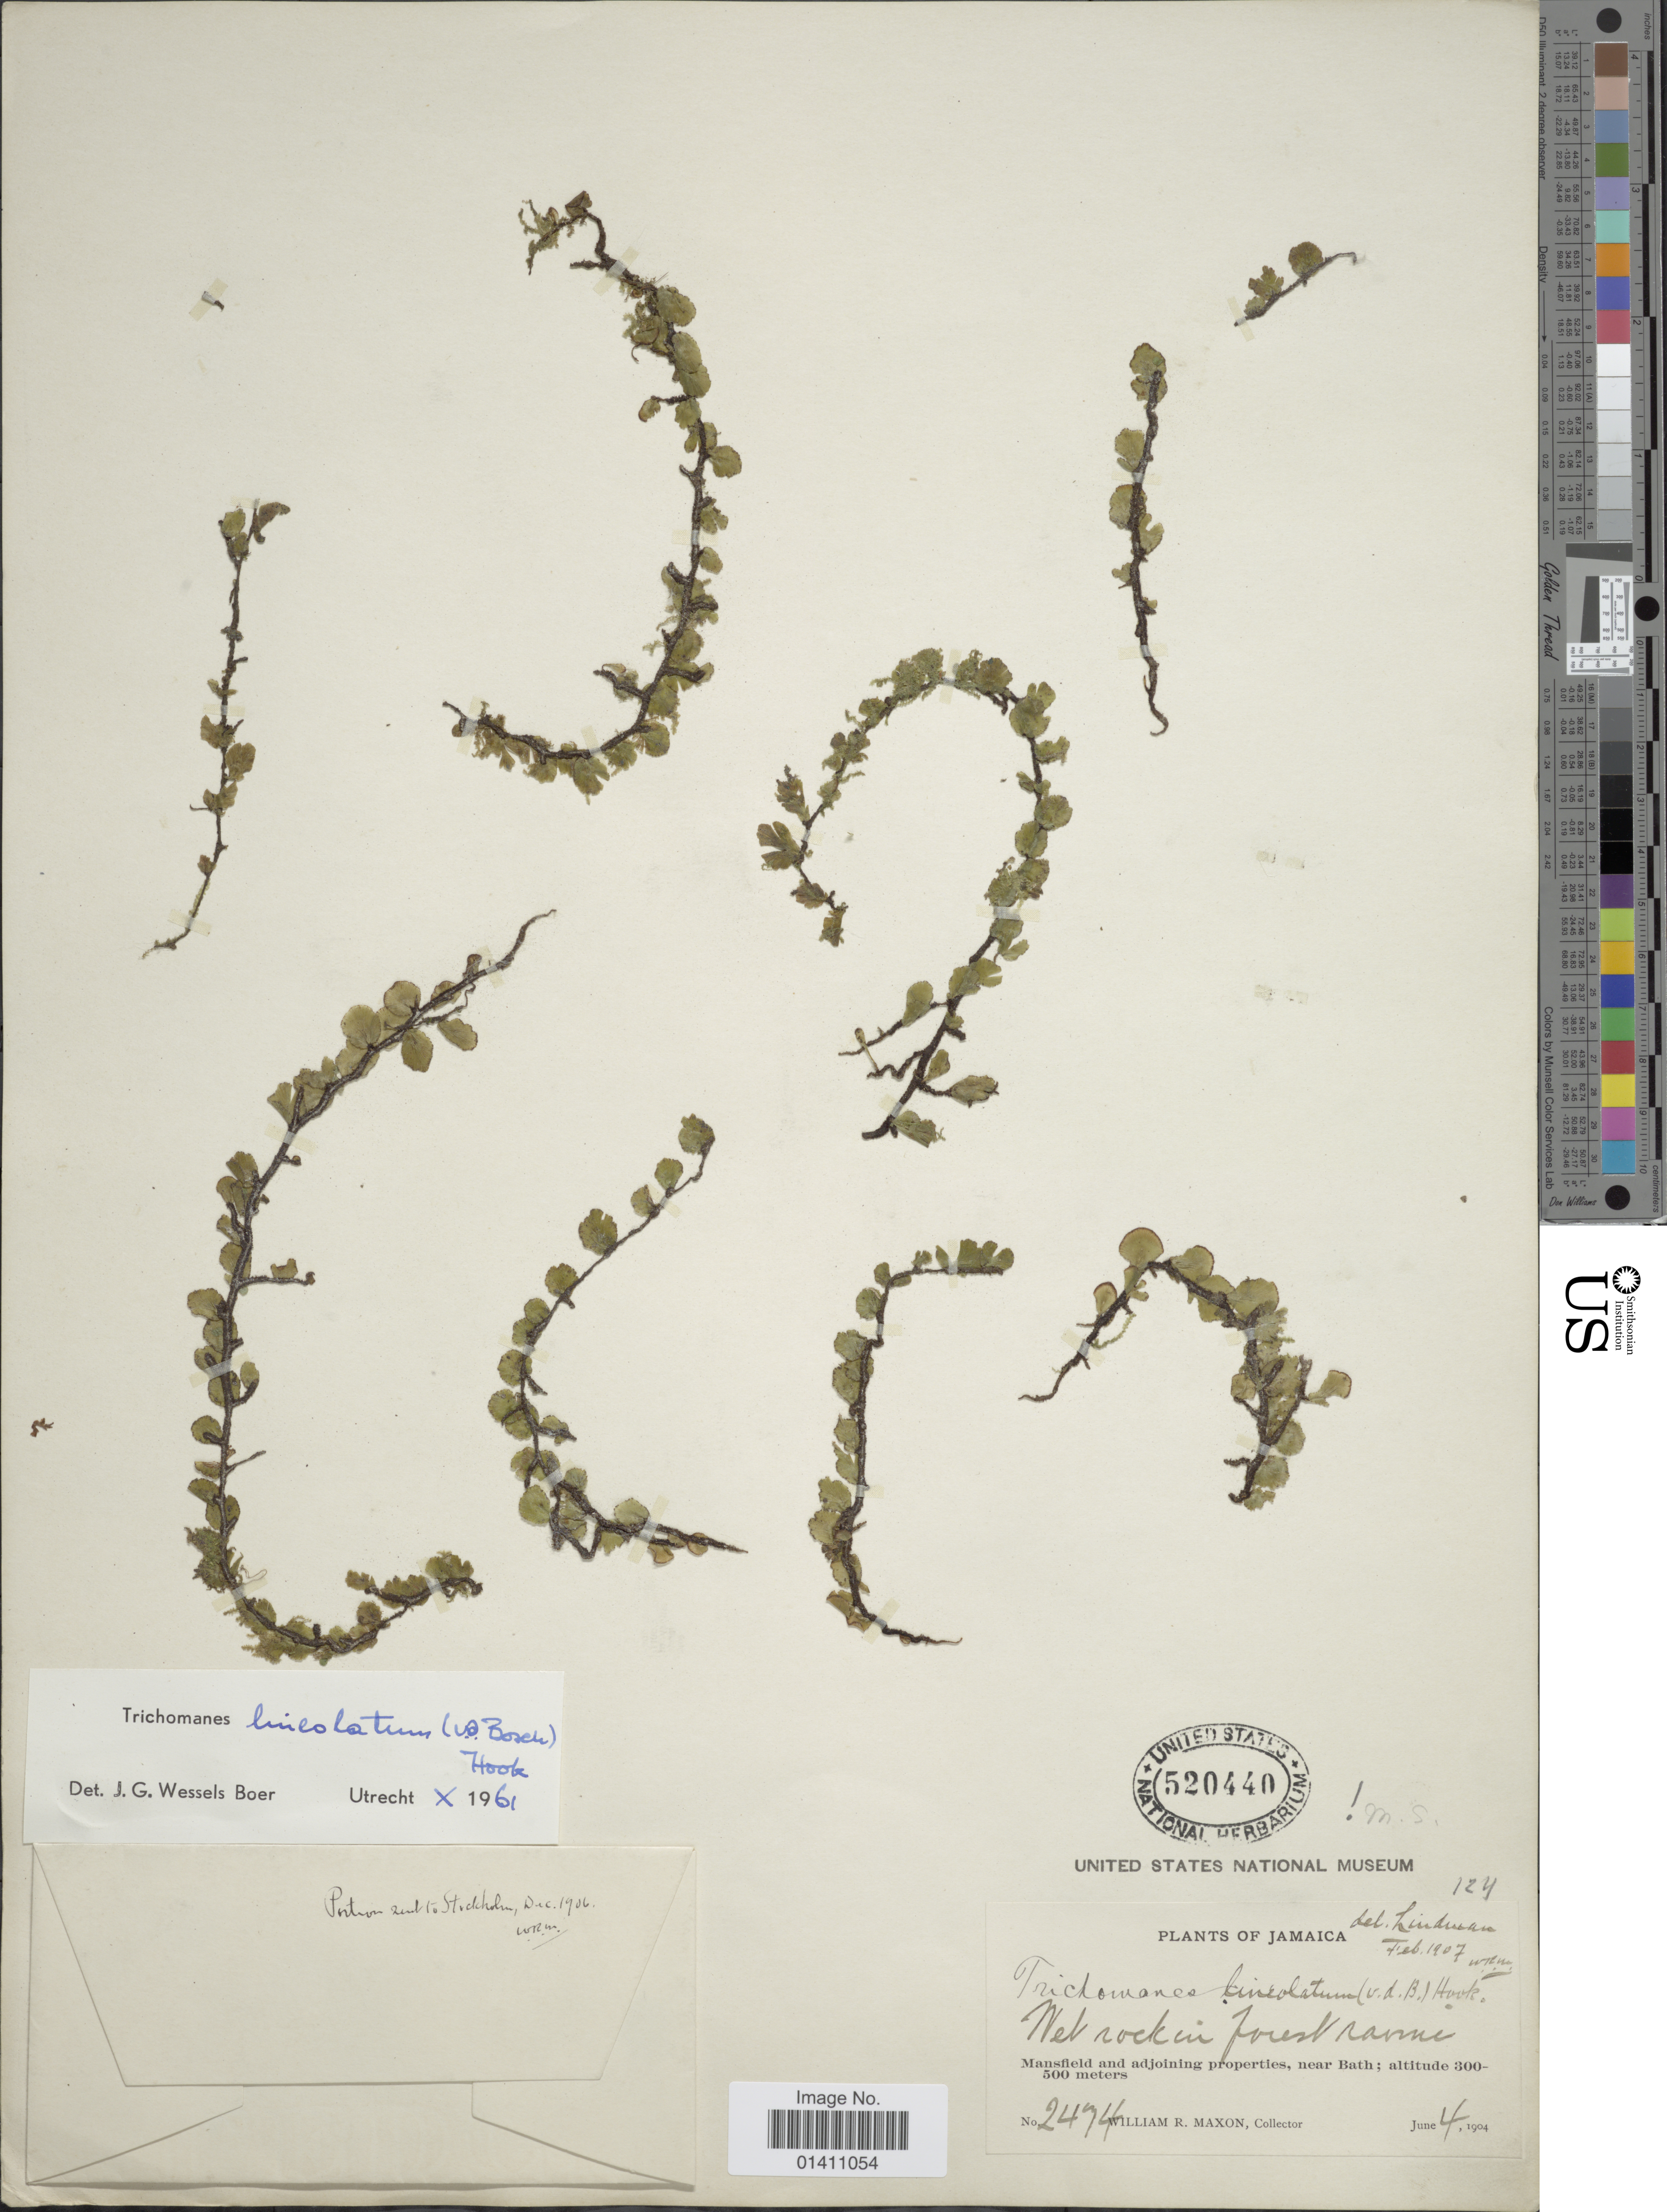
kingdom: Plantae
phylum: Tracheophyta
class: Polypodiopsida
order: Hymenophyllales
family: Hymenophyllaceae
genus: Didymoglossum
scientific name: Didymoglossum lineolatum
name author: Bosch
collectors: W. R. Maxon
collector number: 2474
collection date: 1904-06-04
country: Jamaica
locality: Mansfield and adjoining properties, near Bath.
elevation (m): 300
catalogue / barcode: US 520440